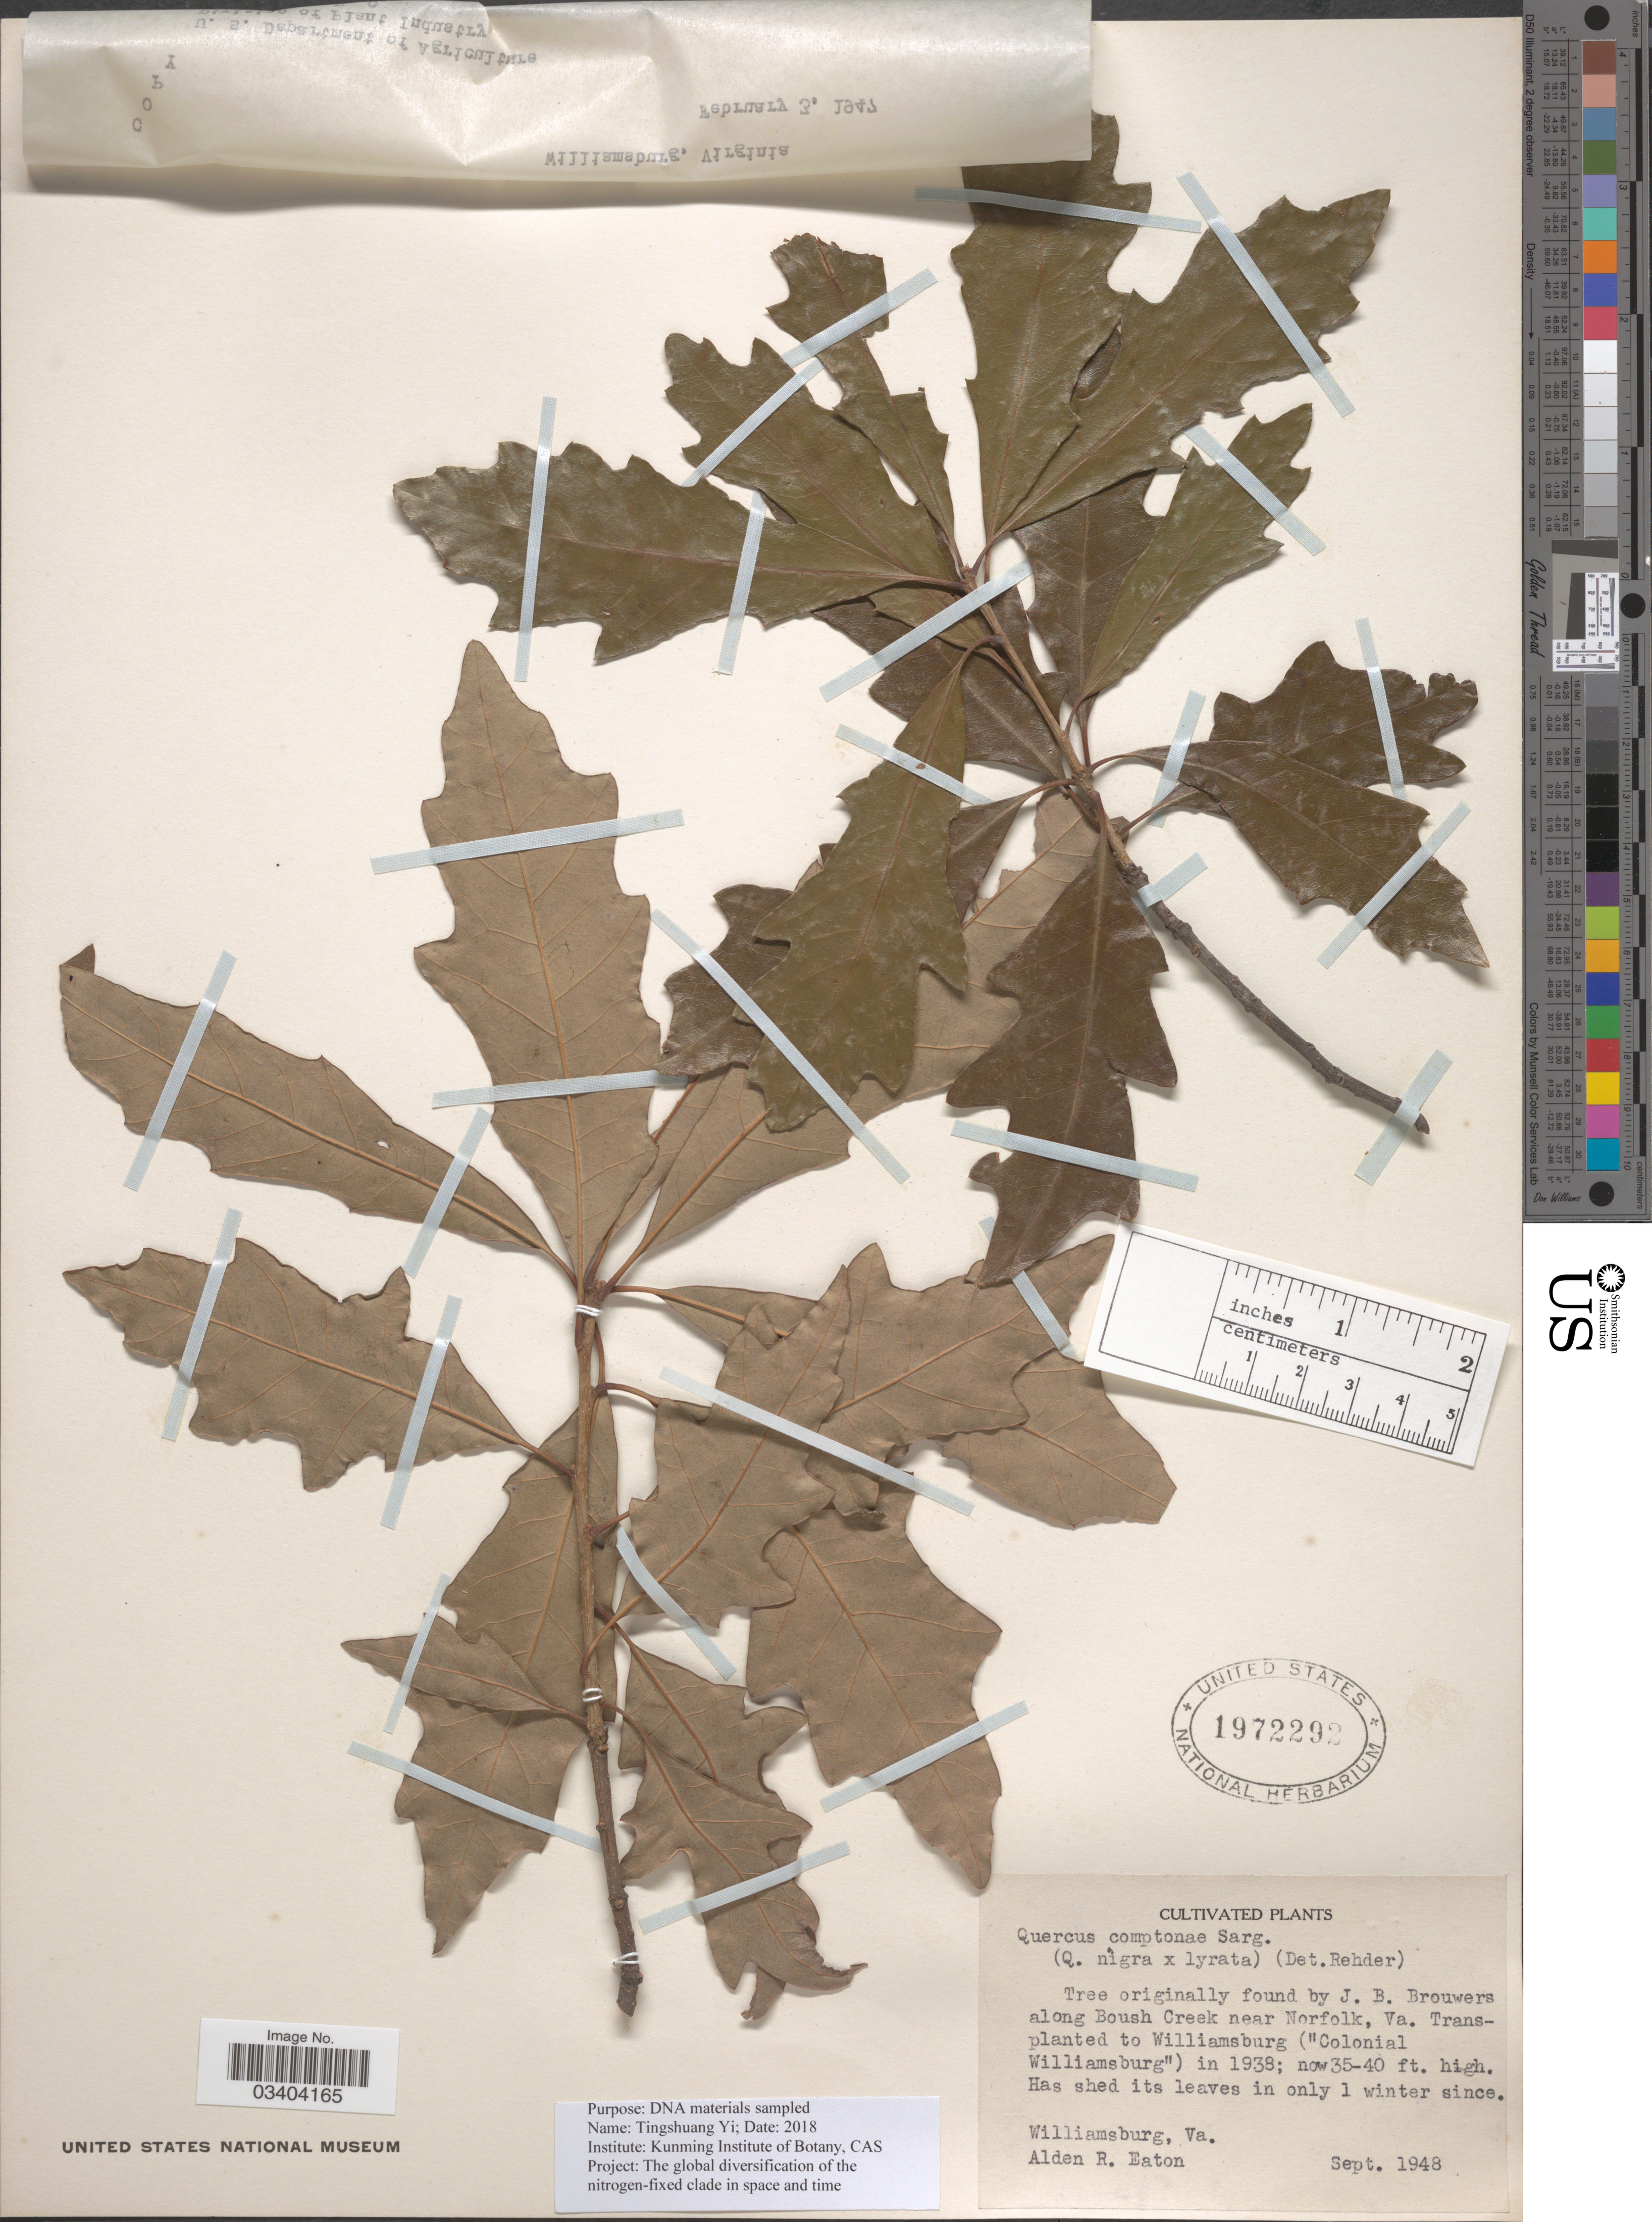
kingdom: Plantae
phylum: Tracheophyta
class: Magnoliopsida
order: Fagales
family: Fagaceae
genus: Quercus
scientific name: Quercus x comptoniae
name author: Sarg.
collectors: A. Eaton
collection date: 1948-09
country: United States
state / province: Virginia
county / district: City of Williamsburg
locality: Williamsburg.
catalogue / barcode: US 1972292